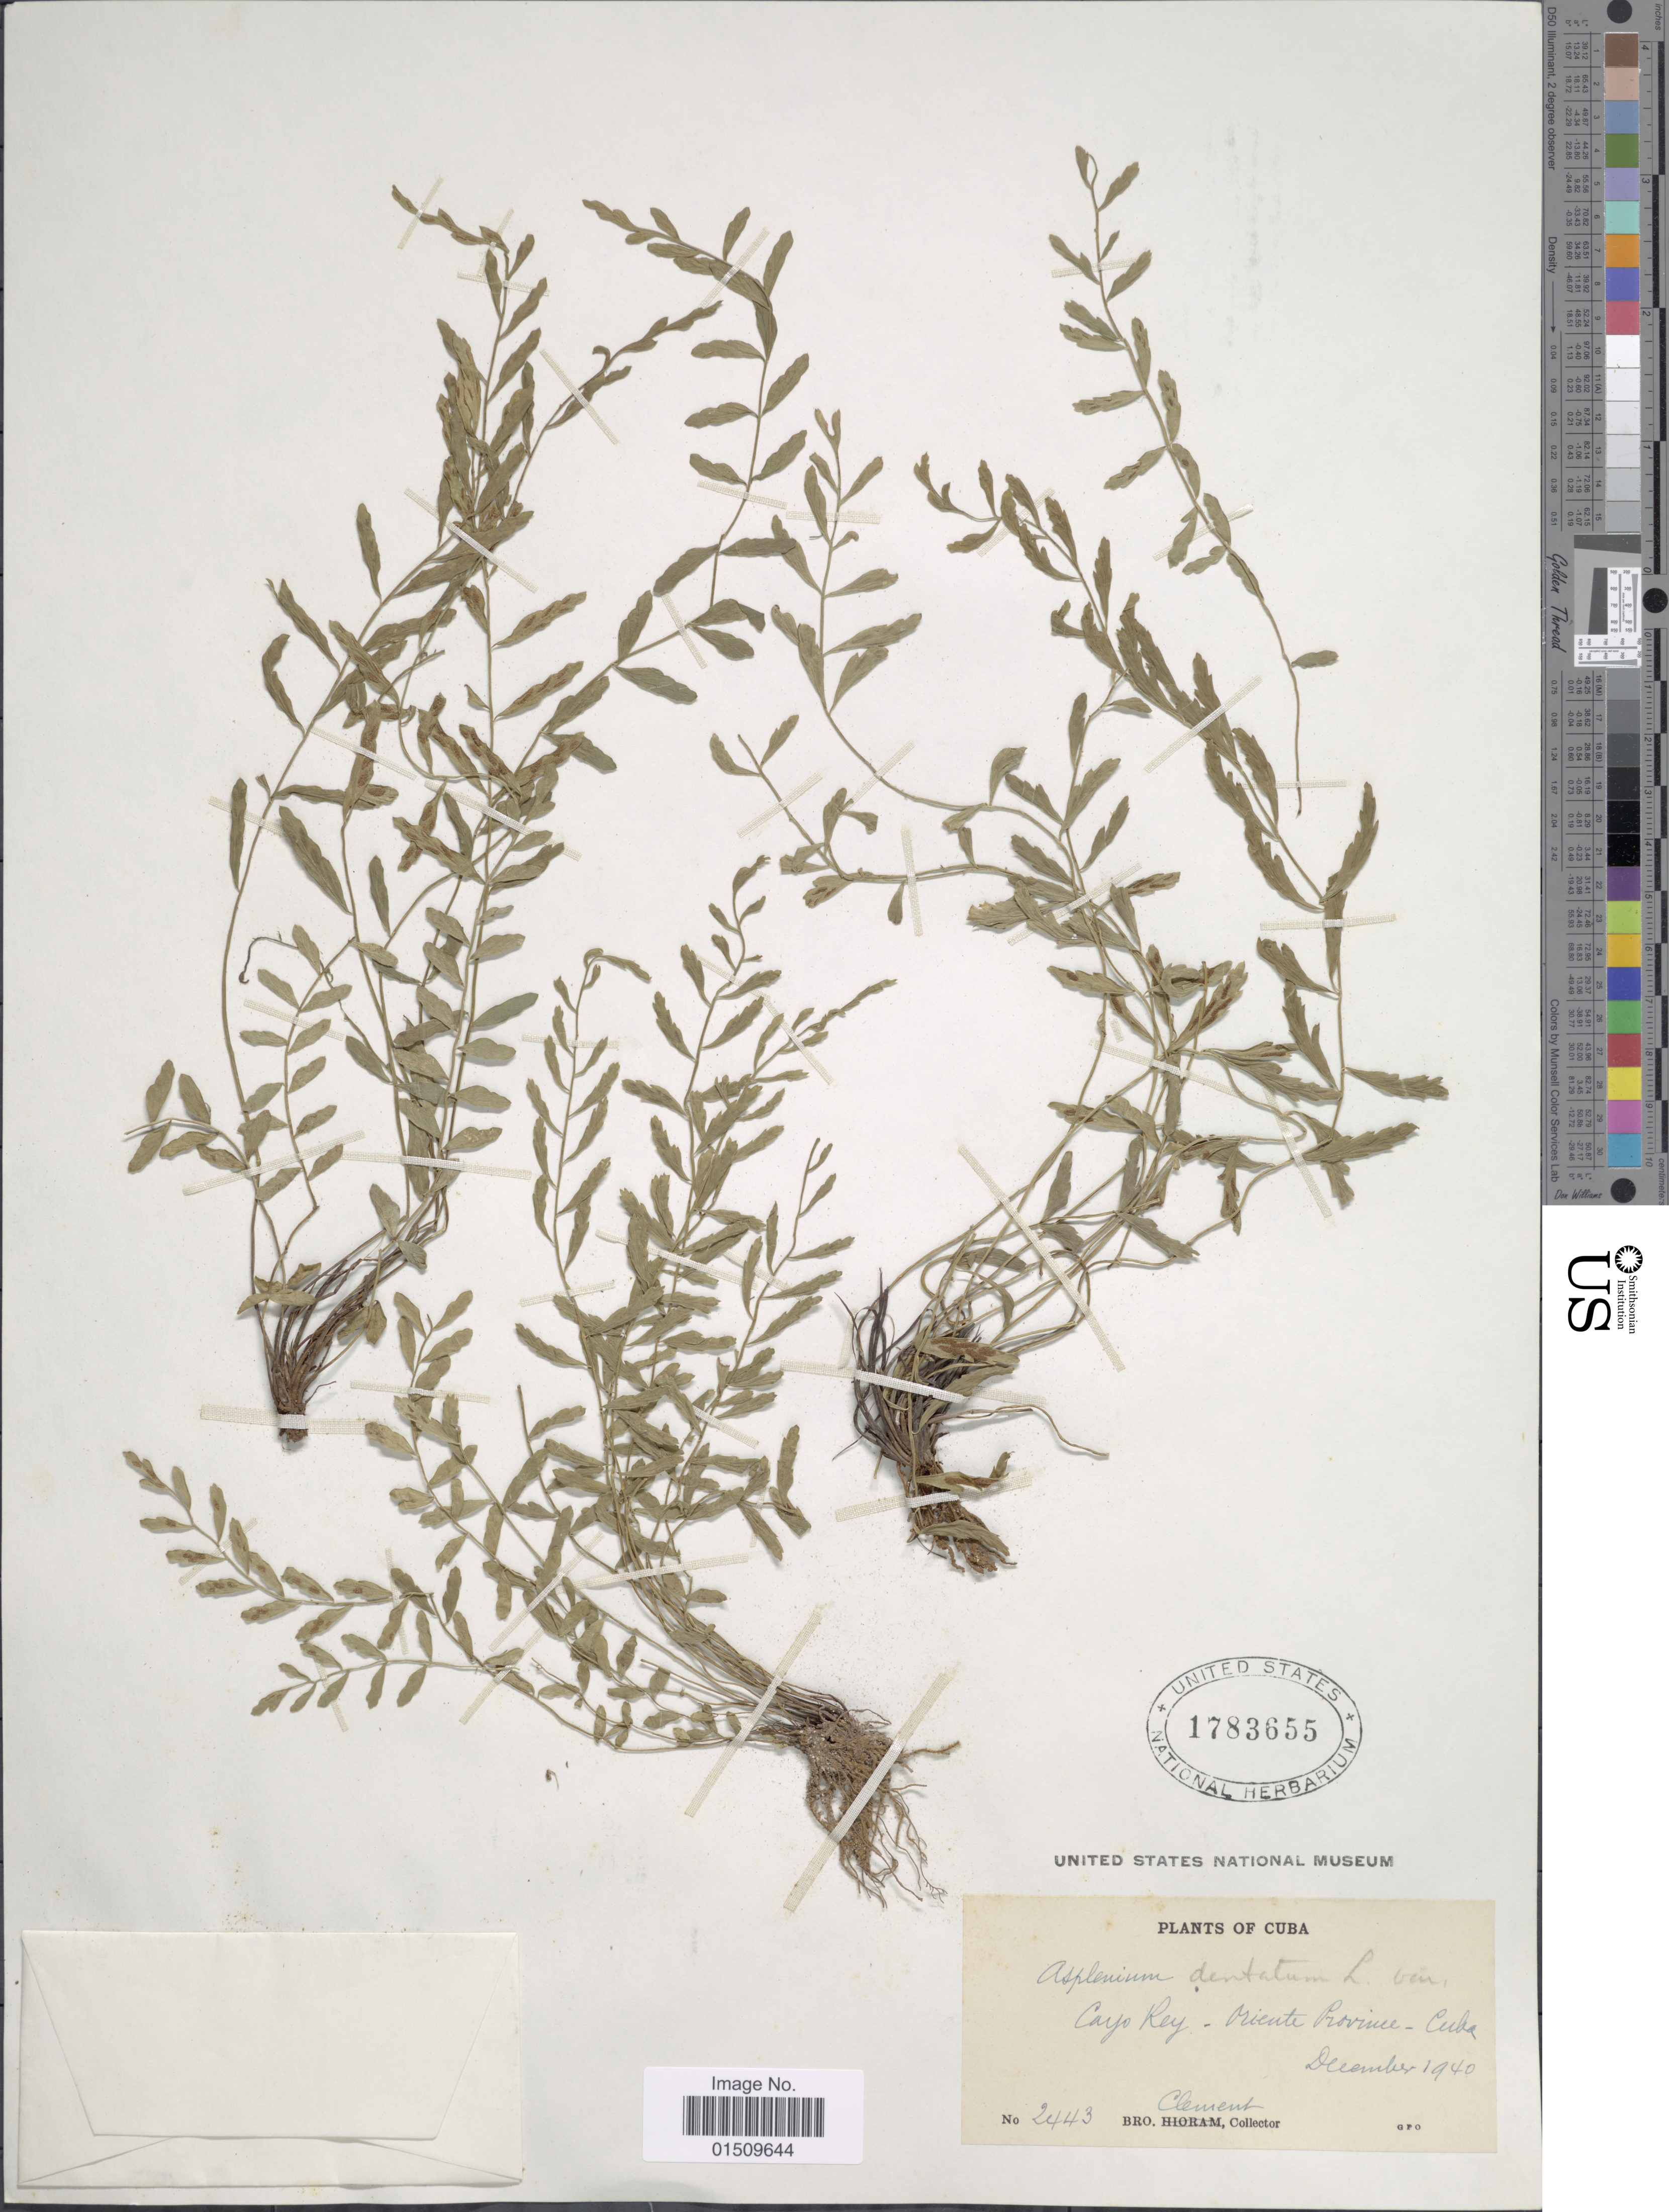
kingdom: Plantae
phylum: Tracheophyta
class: Polypodiopsida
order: Polypodiales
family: Aspleniaceae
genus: Asplenium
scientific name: Asplenium trichomanes-dentatum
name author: L.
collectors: B. Clement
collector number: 2443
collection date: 1940-12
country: Cuba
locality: Cuba, Cayo Rey, Miente Province.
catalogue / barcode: US 1783655